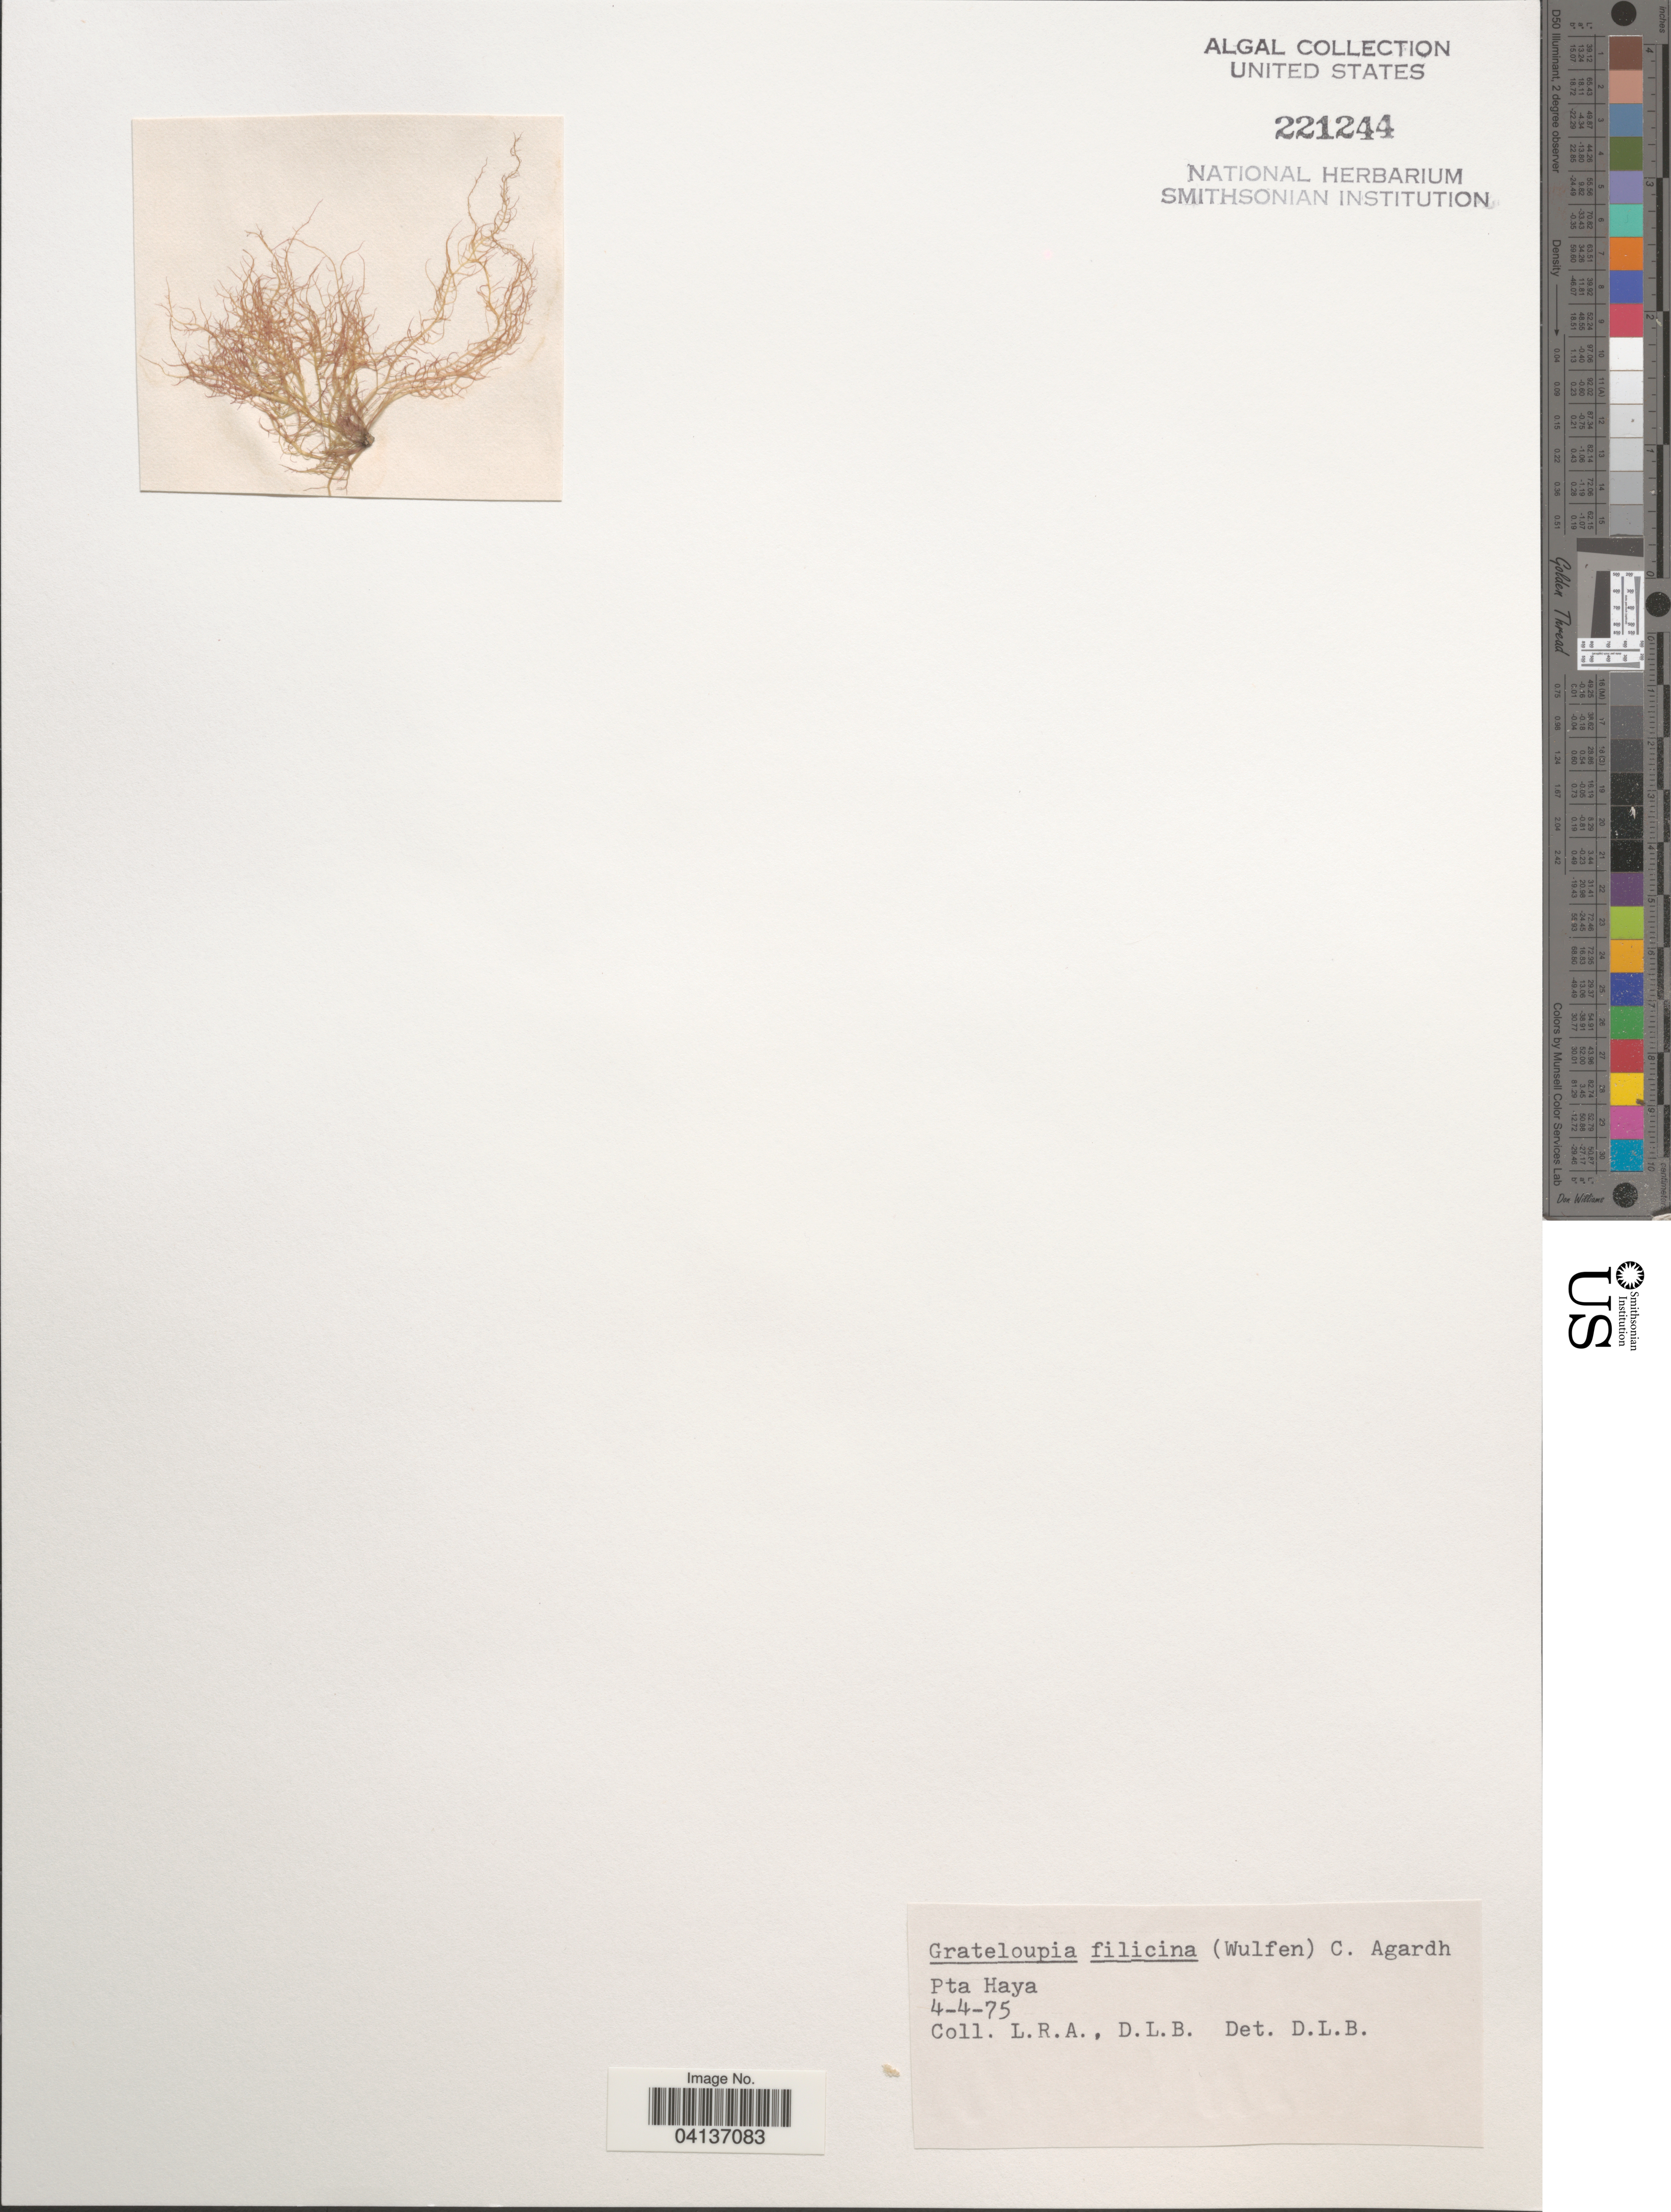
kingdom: Plantae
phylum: Rhodophyta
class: Florideophyceae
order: Halymeniales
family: Halymeniaceae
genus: Grateloupia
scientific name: Grateloupia filicina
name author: (J.V.Lamouroux) C. Agardh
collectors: L. R. A. & D. L. B.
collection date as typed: Transcribed d/m/y: 4/4/75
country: Puerto Rico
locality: Pta Haya.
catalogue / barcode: US 221244